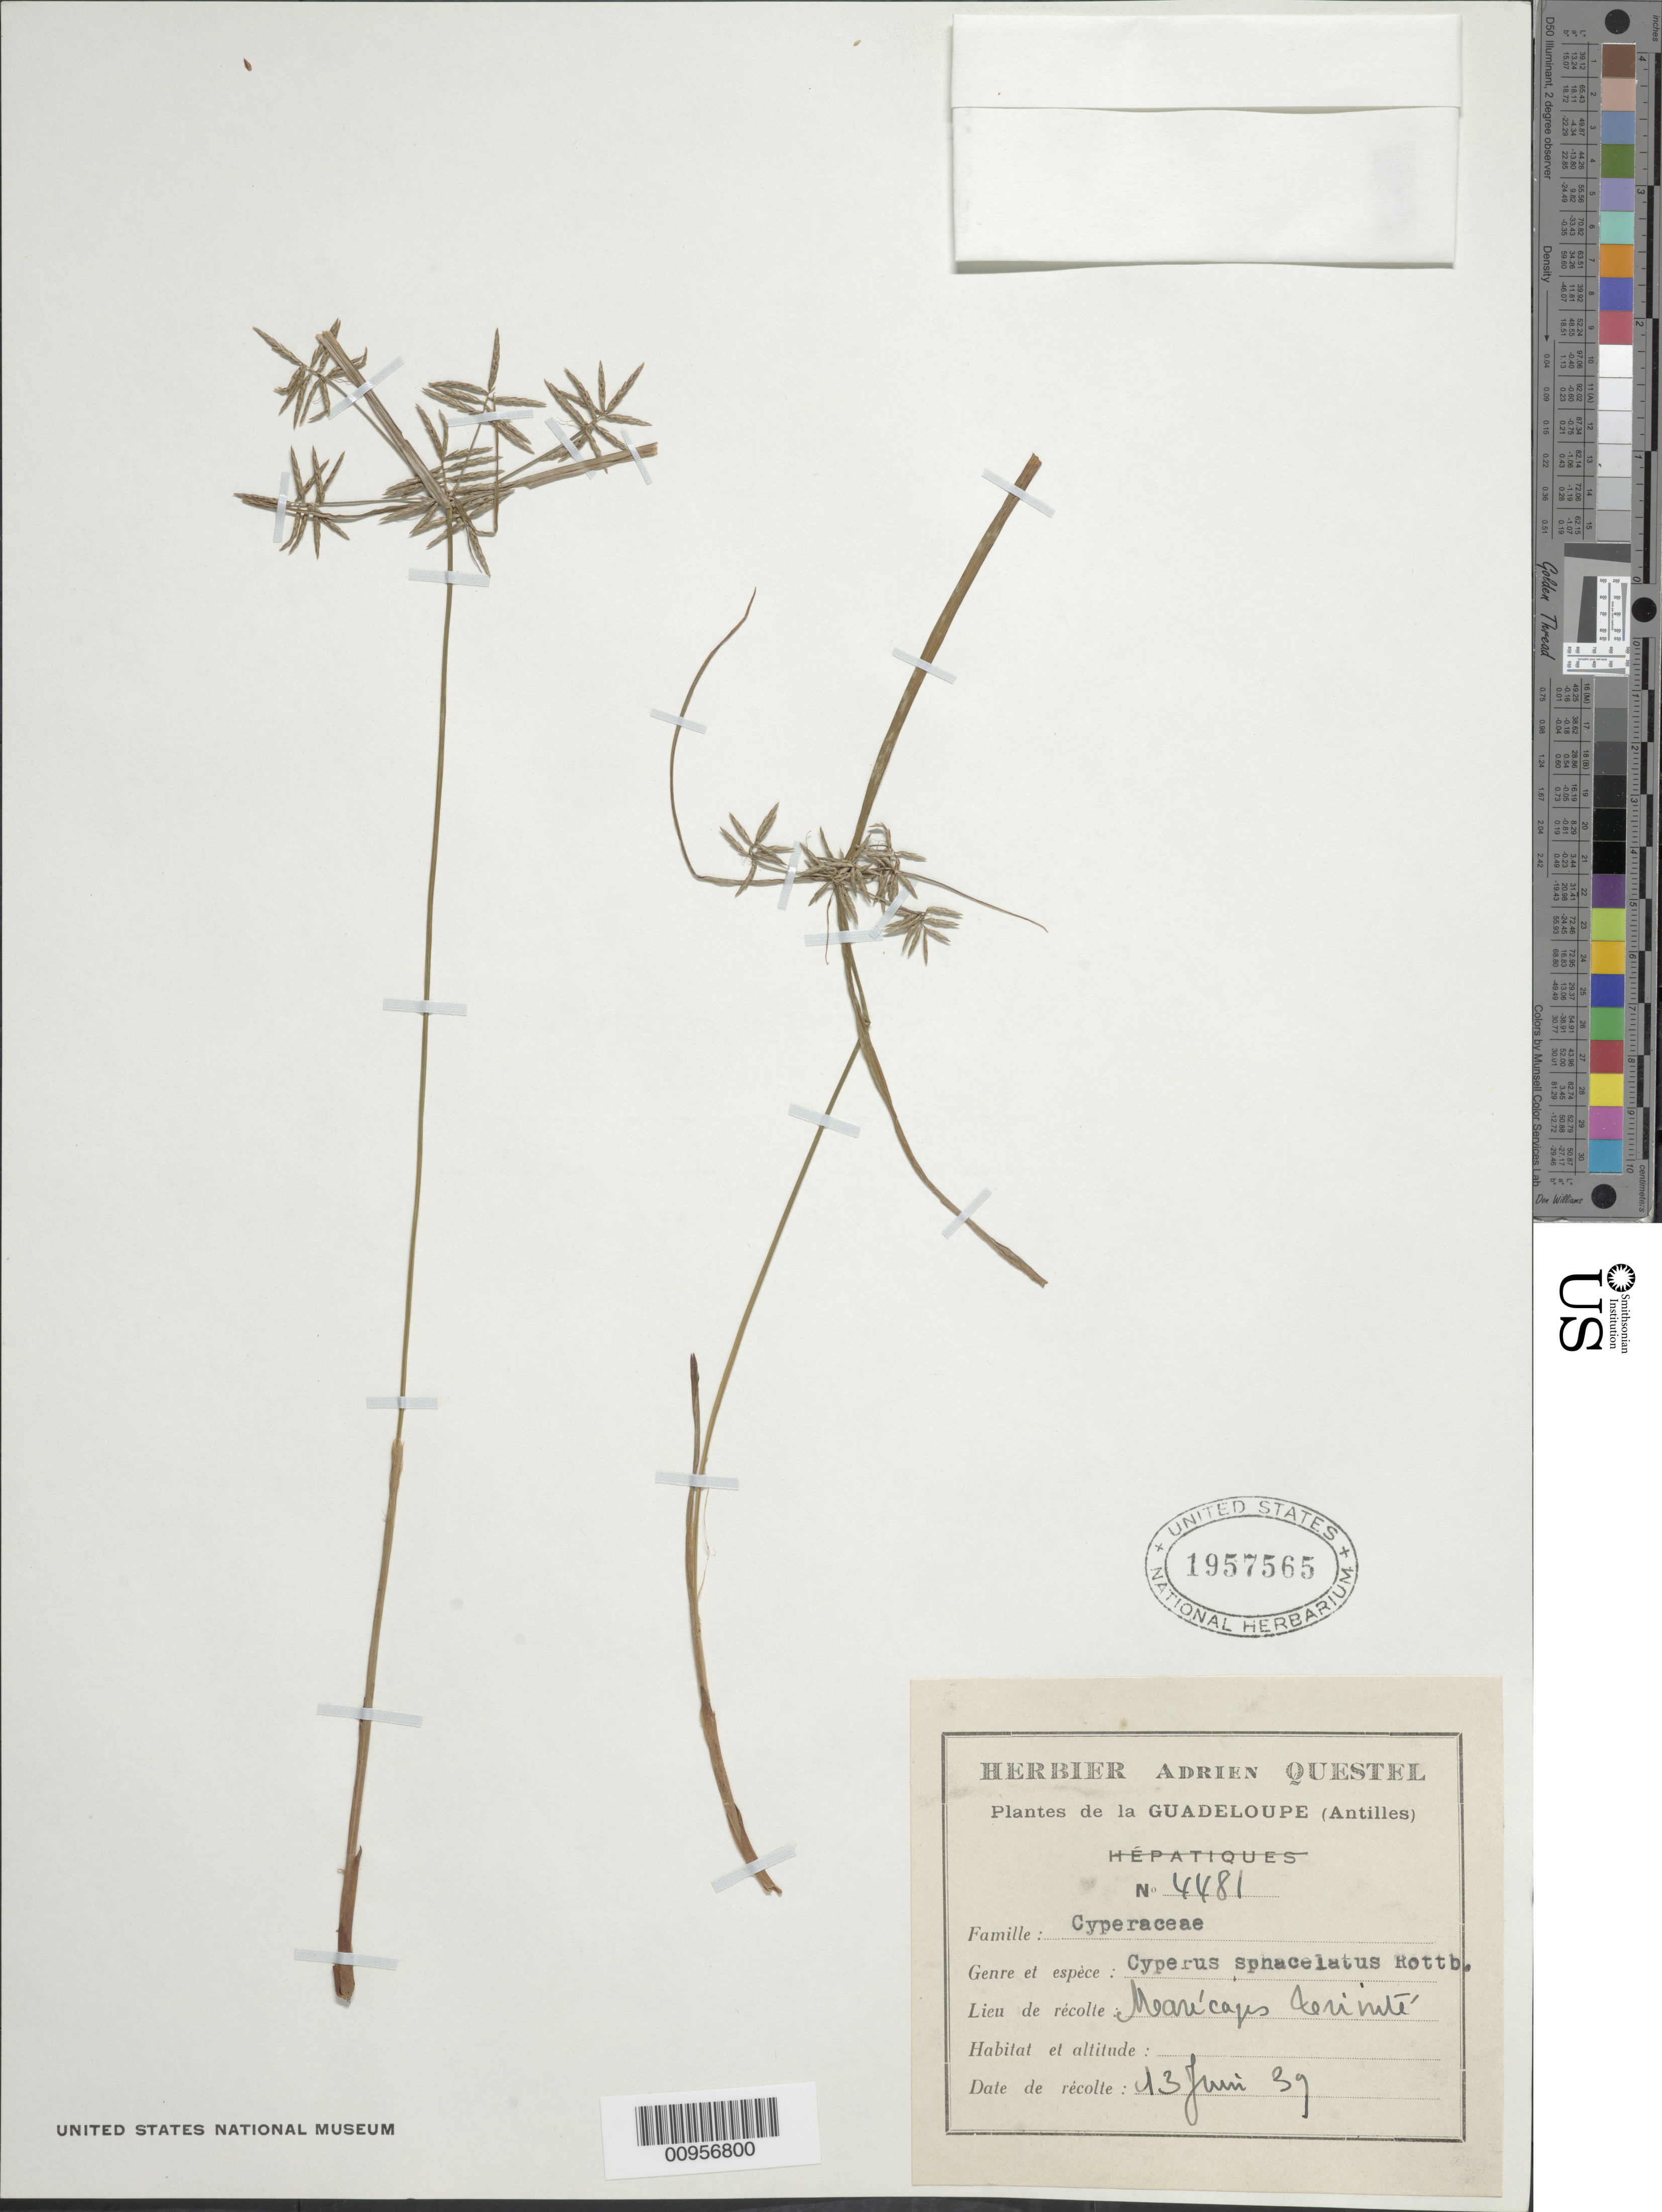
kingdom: Plantae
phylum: Tracheophyta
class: Liliopsida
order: Poales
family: Cyperaceae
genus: Cyperus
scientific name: Cyperus sphacelatus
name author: Rottb.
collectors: A. Questel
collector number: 4481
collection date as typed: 13 Jun 1939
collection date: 1939-06-13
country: Guadeloupe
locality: Marécages "Criiute"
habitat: Marécages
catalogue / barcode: US 1957565